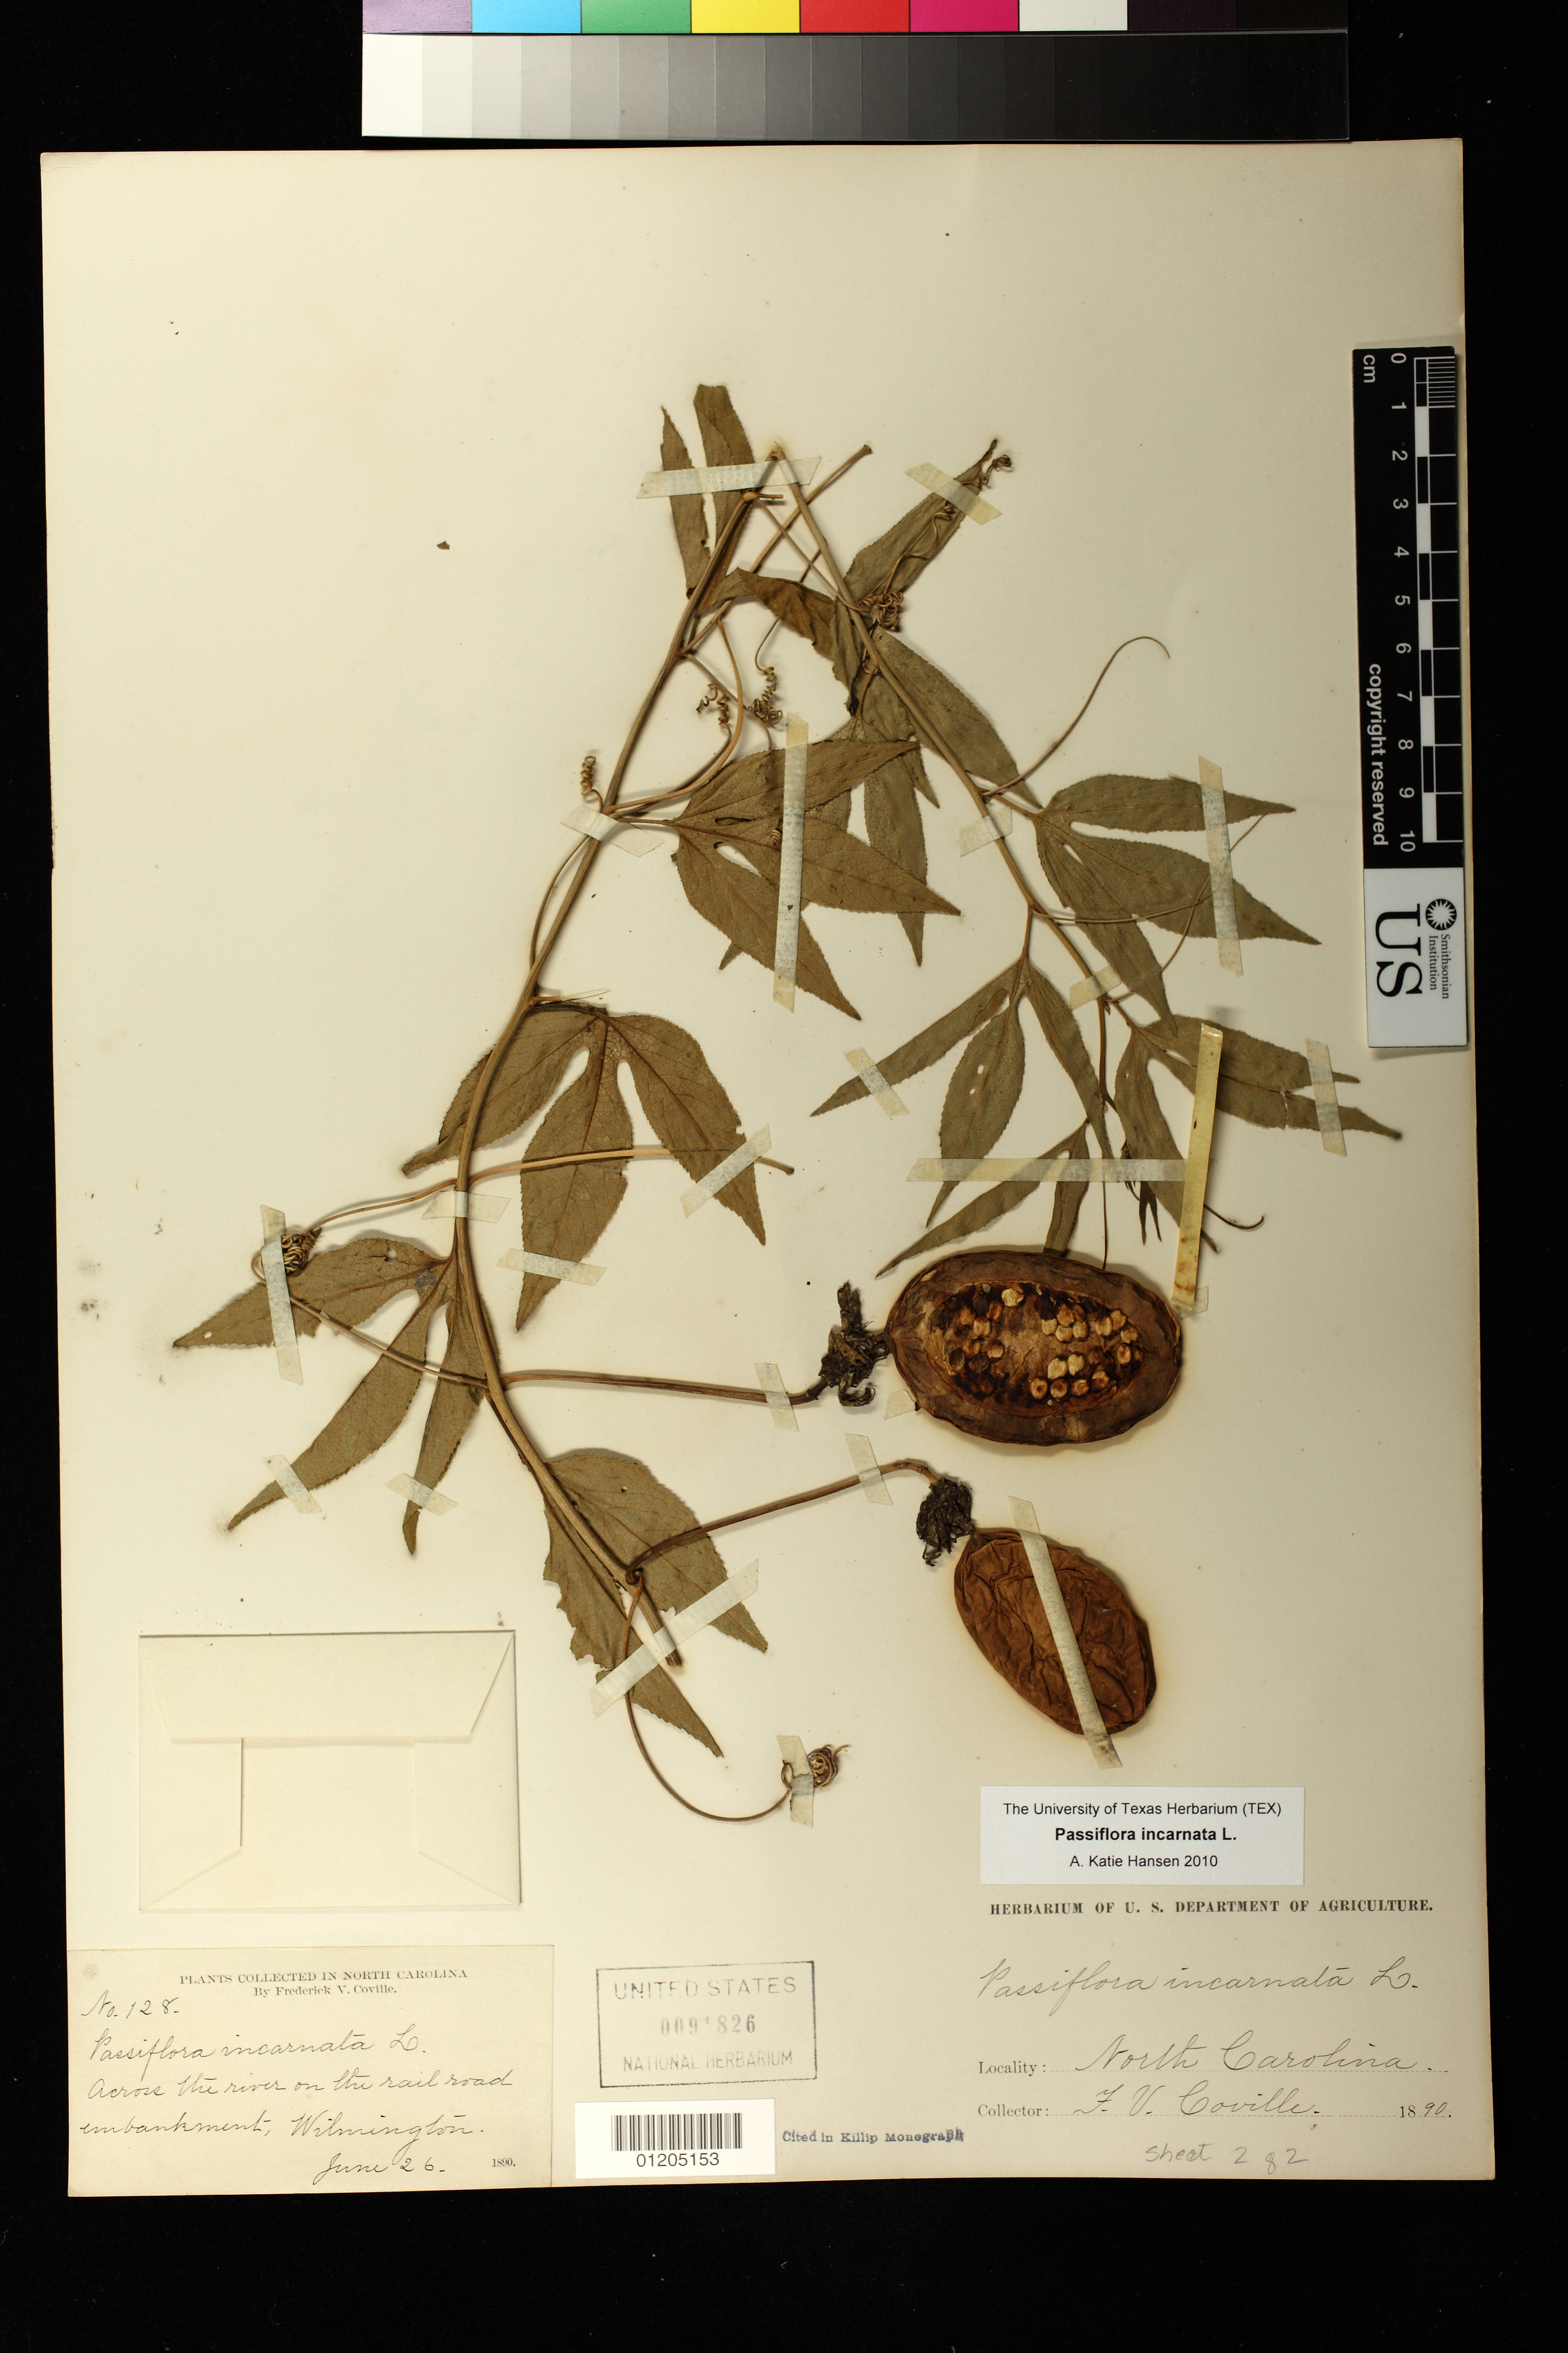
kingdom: Plantae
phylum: Tracheophyta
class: Magnoliopsida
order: Malpighiales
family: Passifloraceae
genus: Passiflora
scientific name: Passiflora incarnata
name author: L.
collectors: F. V. Coville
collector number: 128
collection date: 1890-06-26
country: United States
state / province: North Carolina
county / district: New Hanover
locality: Across the river on the railroad embankment,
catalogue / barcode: US 91826